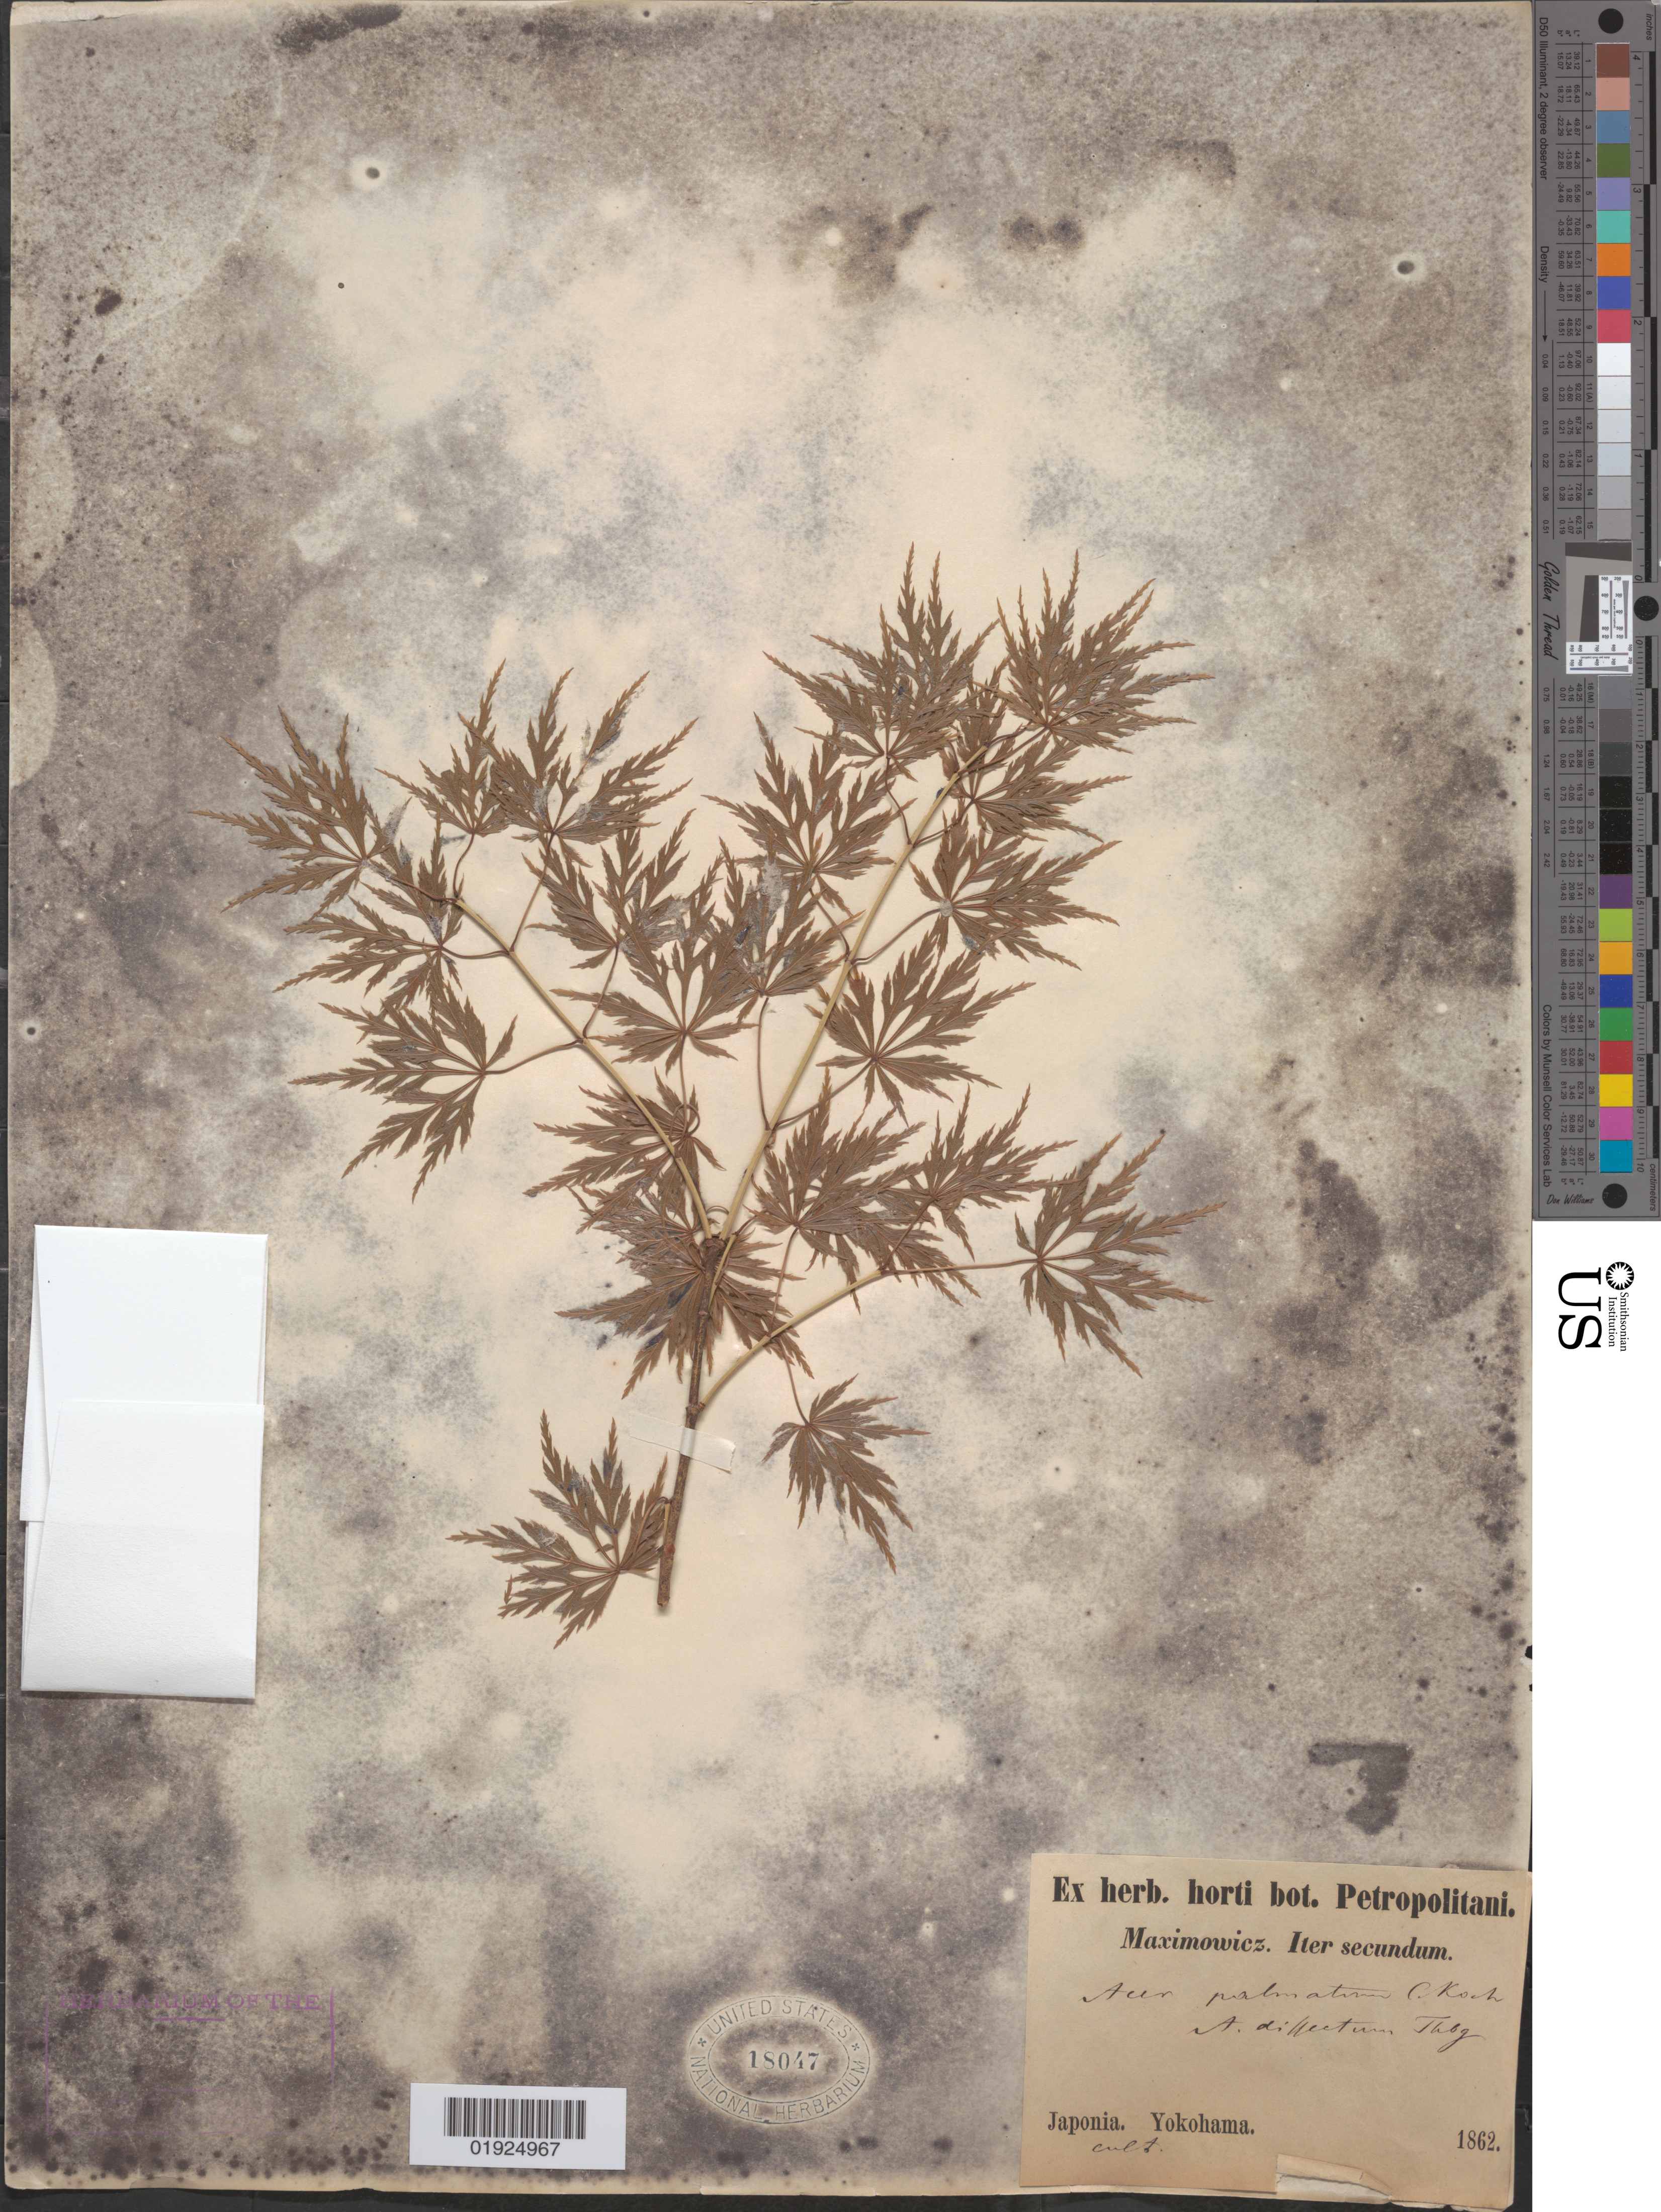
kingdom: Plantae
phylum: Tracheophyta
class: Magnoliopsida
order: Sapindales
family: Sapindaceae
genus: Acer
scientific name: Acer palmatum var. dissectum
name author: (Thunb.) Miq.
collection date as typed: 1862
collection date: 1862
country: Japan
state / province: Kanagawa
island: Honshu I.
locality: Yokohama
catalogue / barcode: US 18047